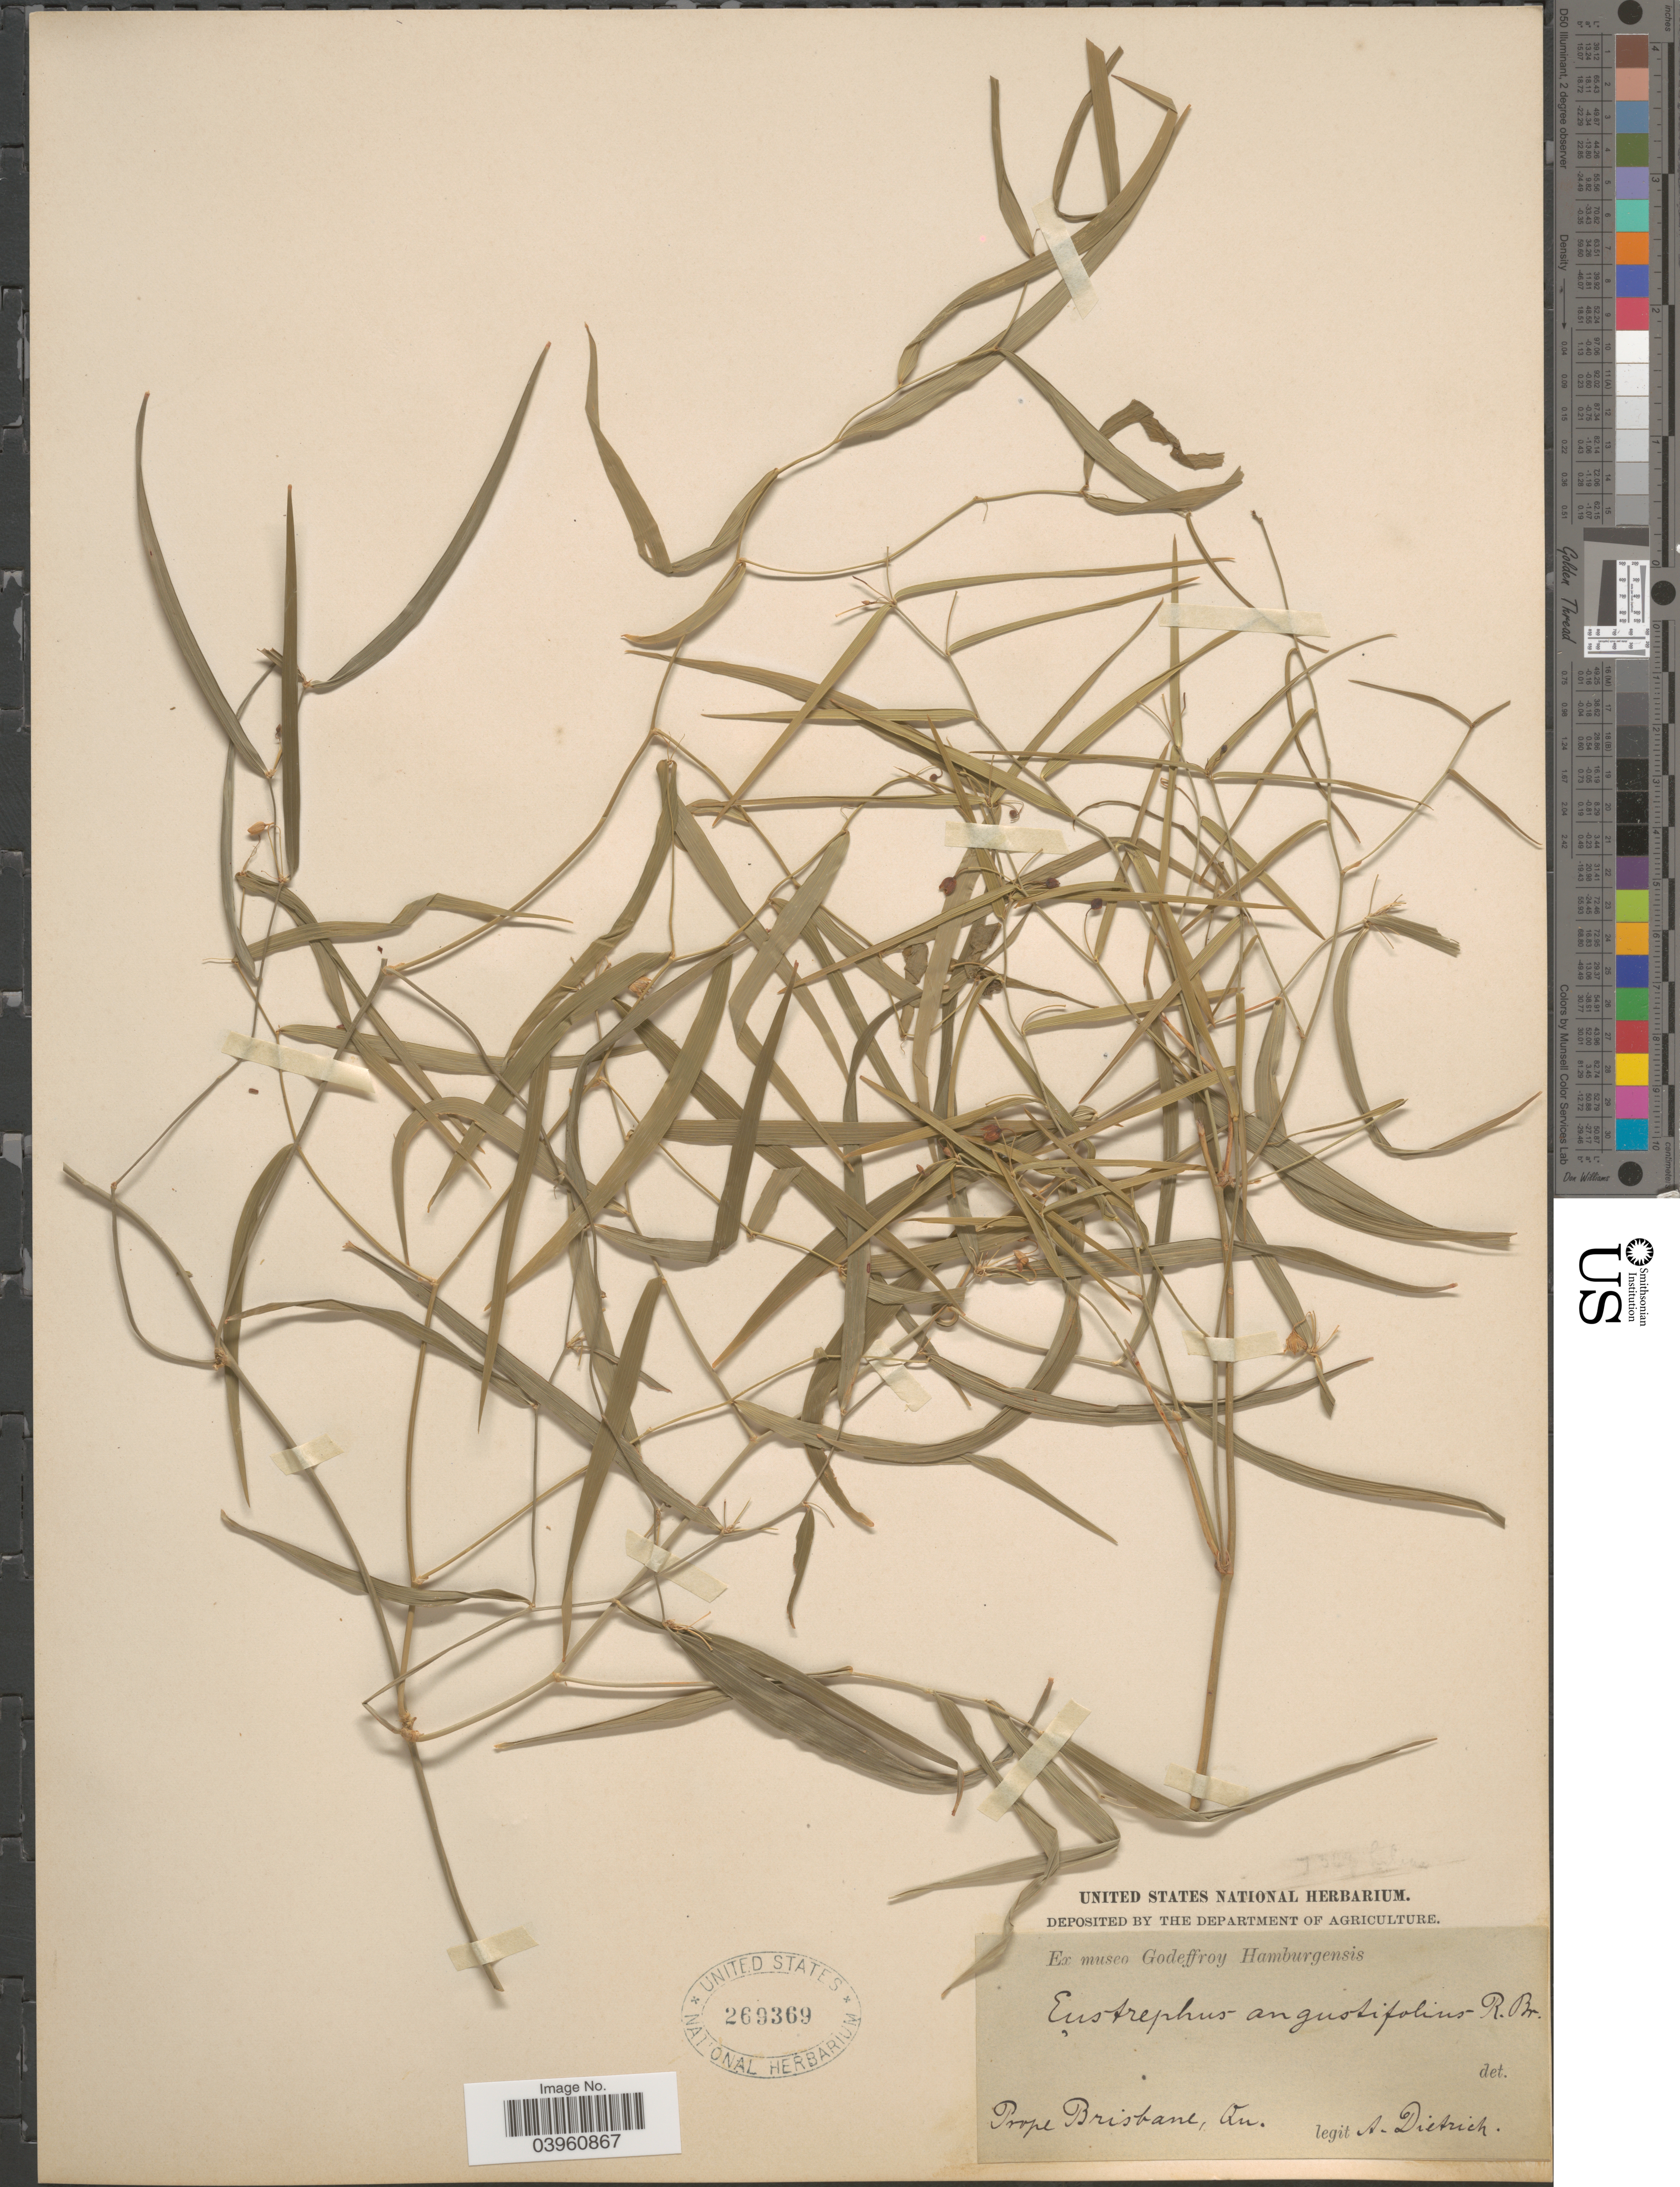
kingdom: Plantae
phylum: Tracheophyta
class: Liliopsida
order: Asparagales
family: Asparagaceae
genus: Eustrephus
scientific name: Eustrephus angustifolius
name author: R. Br.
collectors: A. G. Dietrich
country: Australia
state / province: Queensland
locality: Prope Brisbane.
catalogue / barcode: US 269369